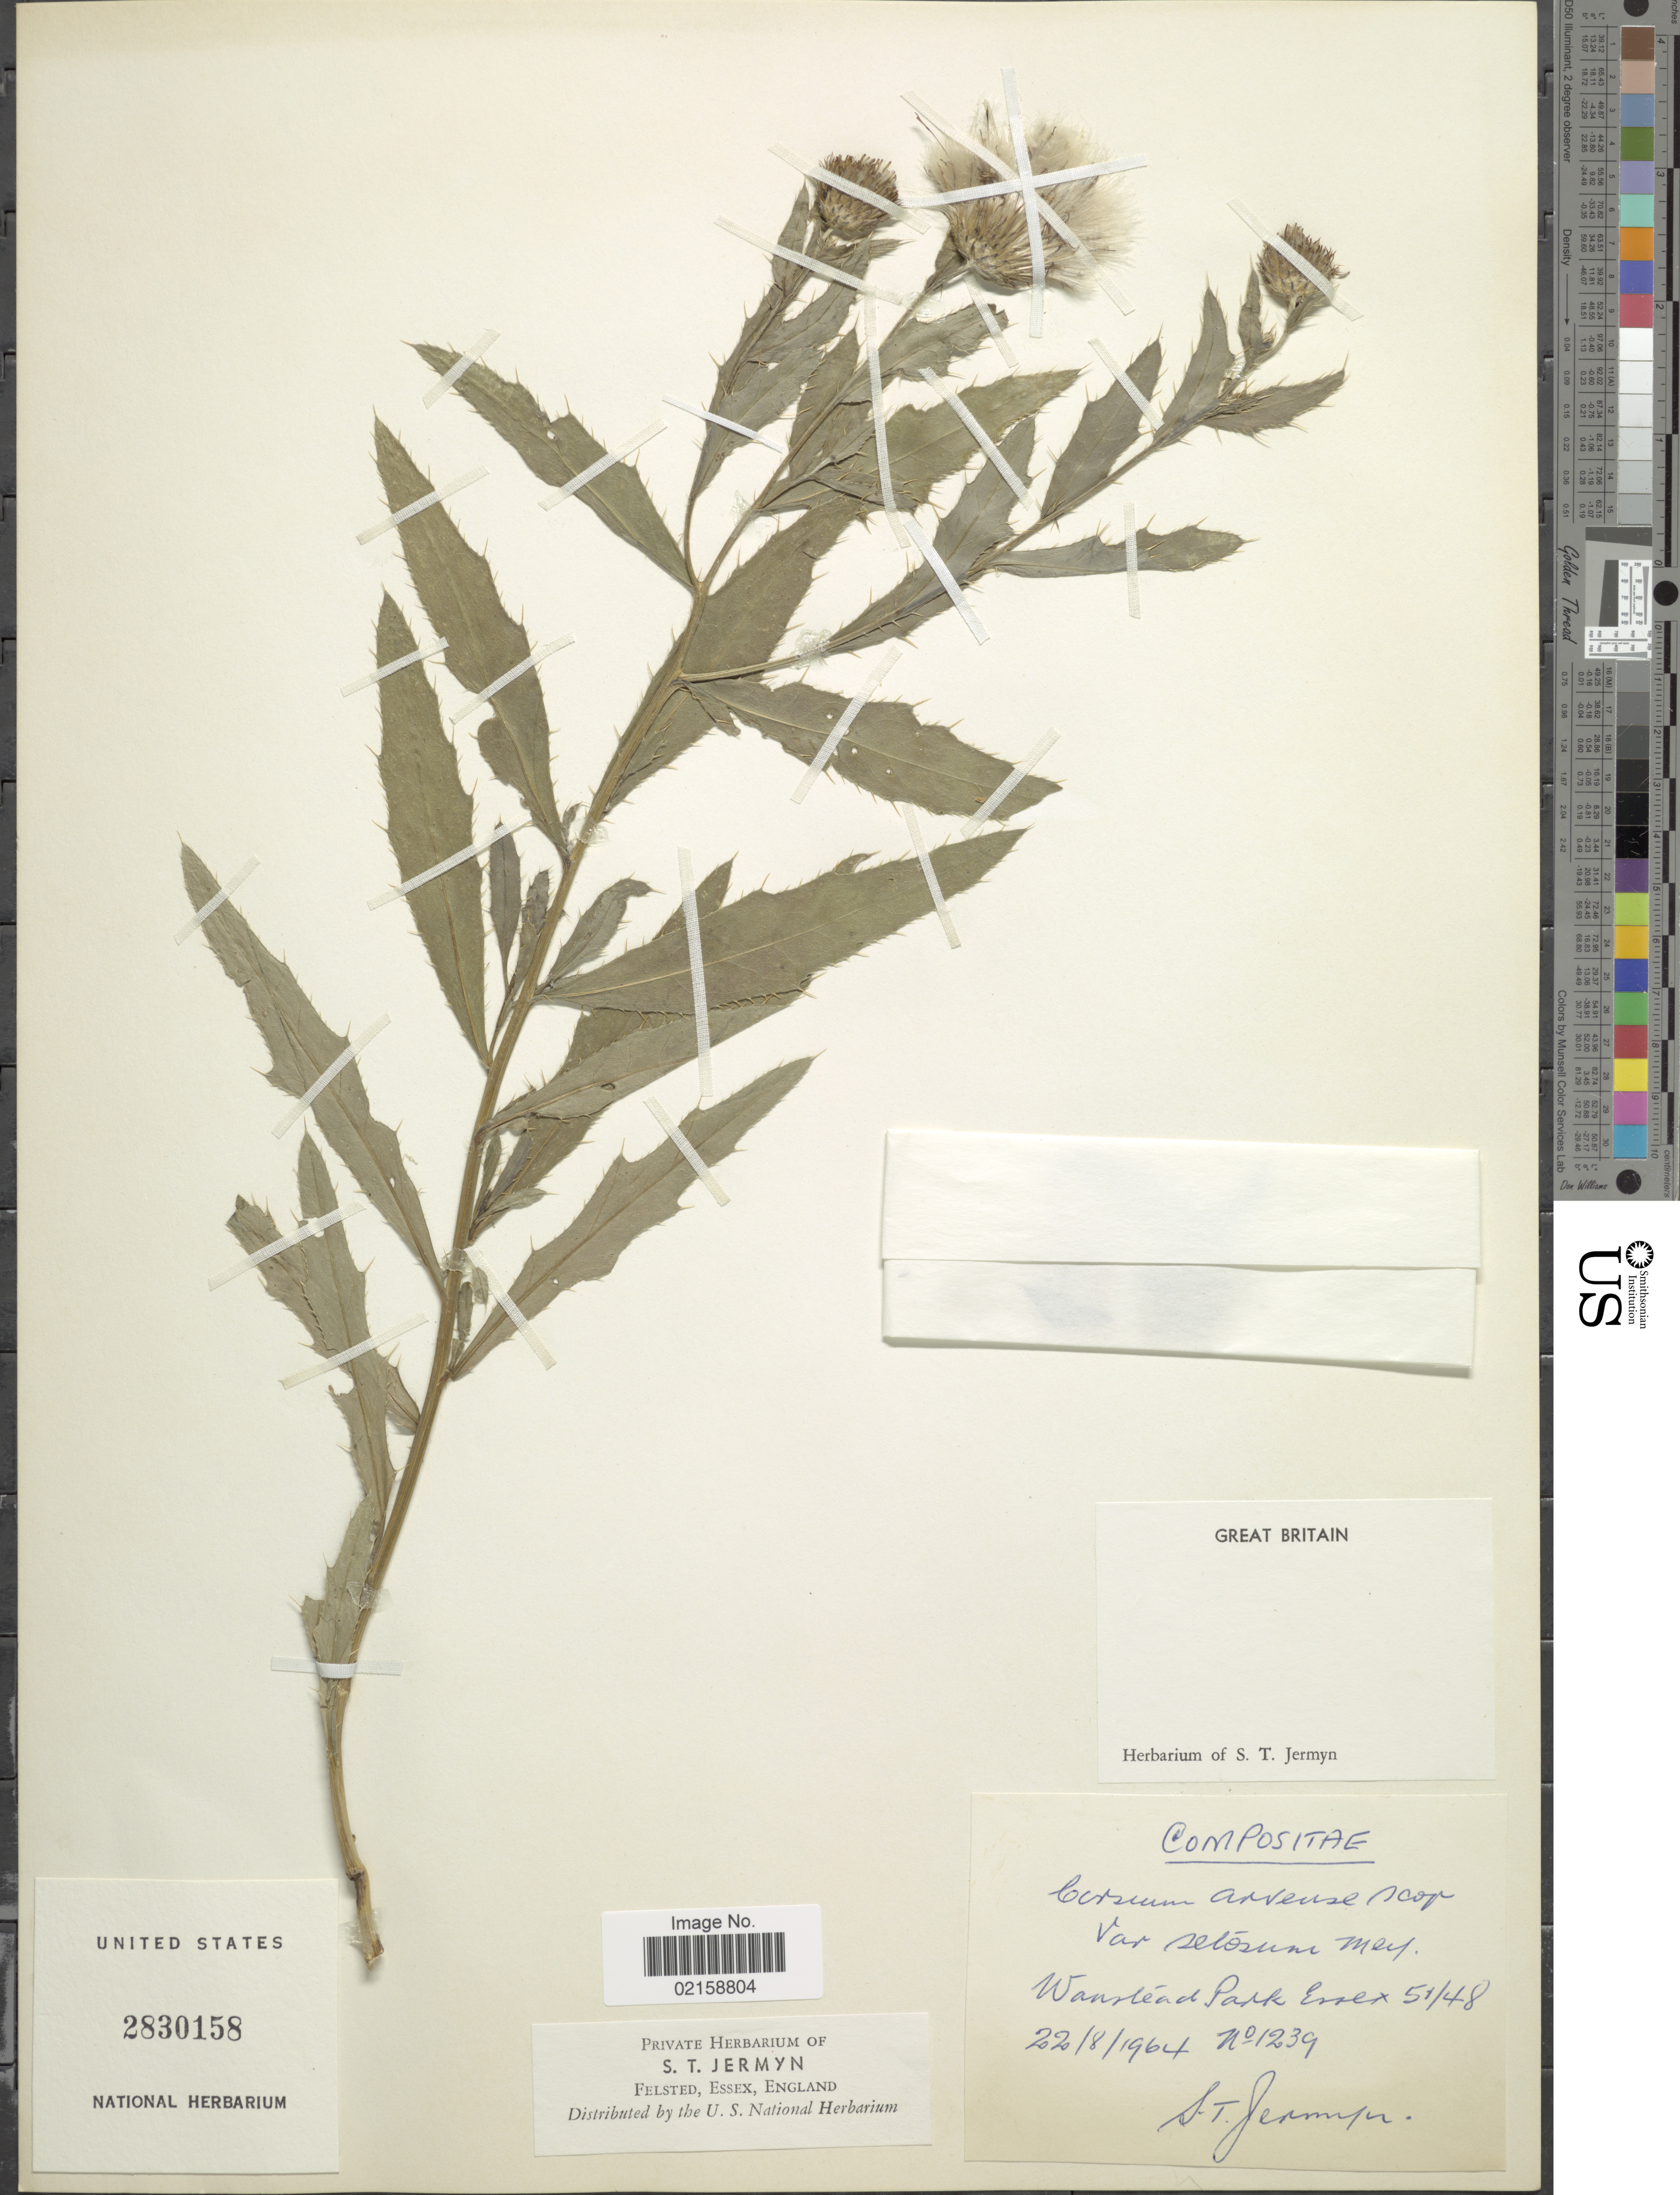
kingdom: Plantae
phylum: Tracheophyta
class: Magnoliopsida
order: Asterales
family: Asteraceae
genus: Cirsium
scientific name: Cirsium arvense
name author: (L.) Scop.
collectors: S. Jermyn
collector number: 1239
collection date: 1964-08-22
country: United Kingdom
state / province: England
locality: Wanstead Park Essex 51/48. Great Britain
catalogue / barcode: US 2830158